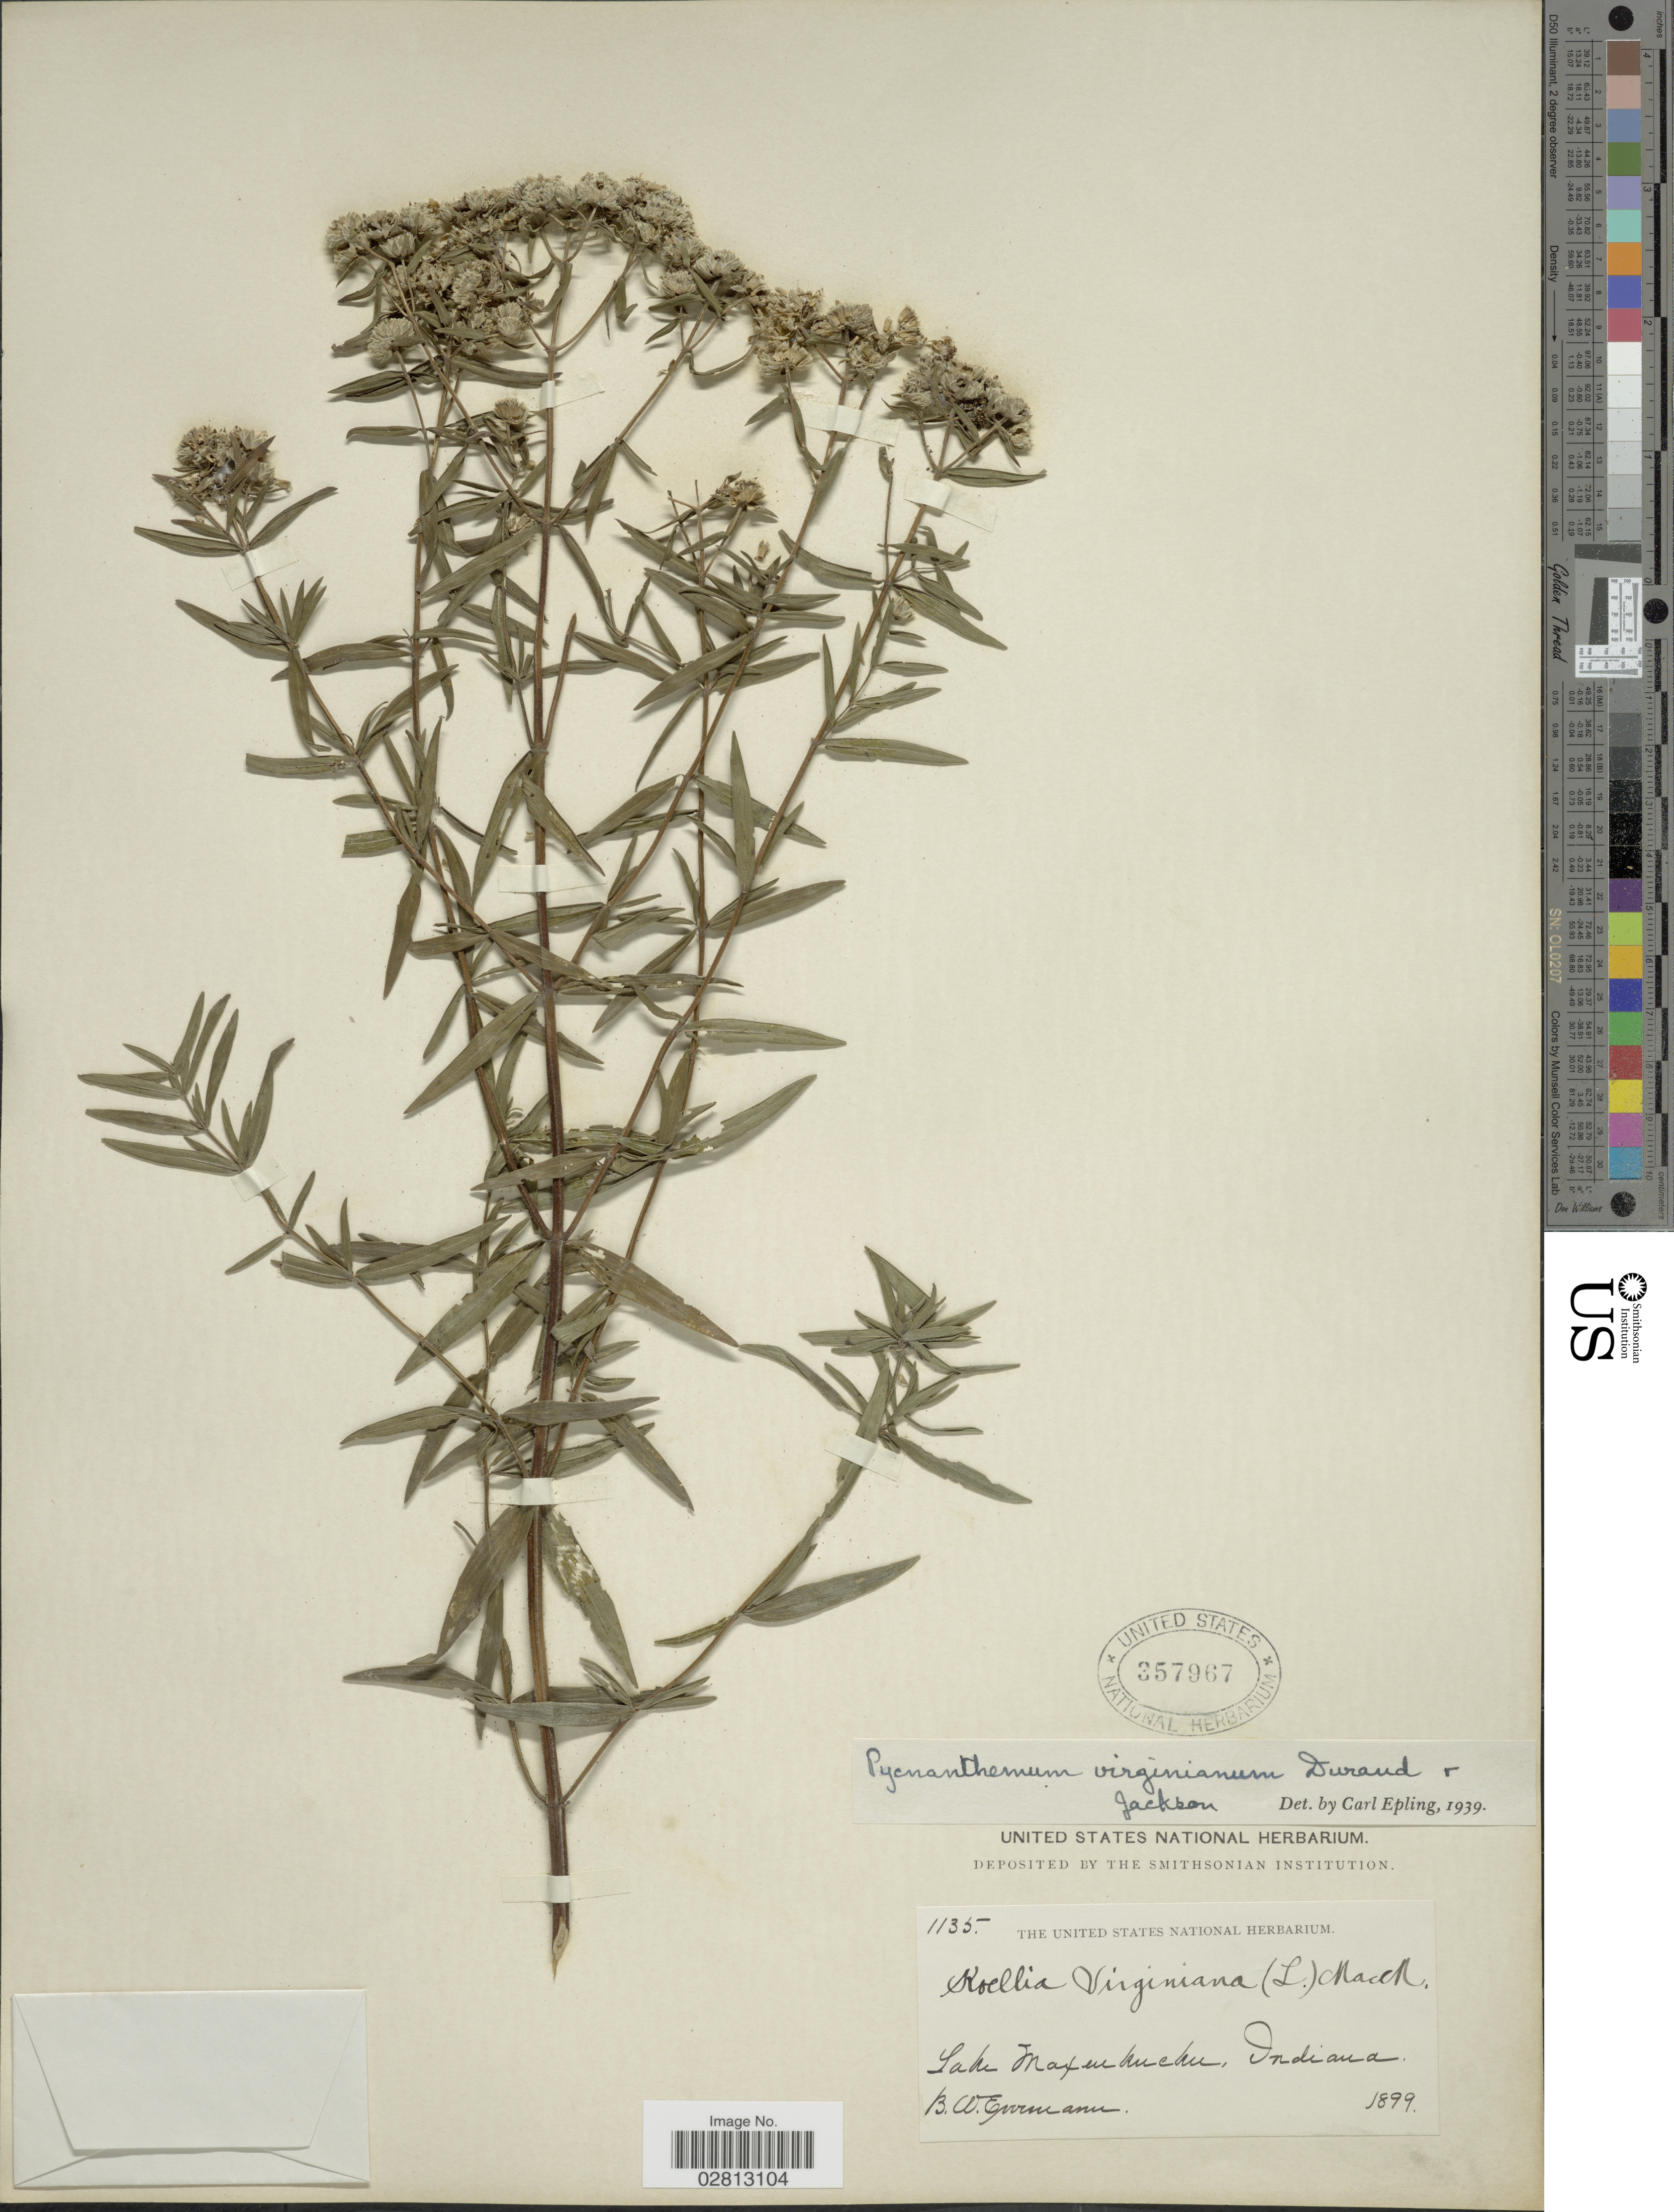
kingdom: Plantae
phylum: Tracheophyta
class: Magnoliopsida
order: Lamiales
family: Lamiaceae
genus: Pycnanthemum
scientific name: Pycnanthemum virginianum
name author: (L.) Durand & B.D. Jacks. ex B.L. Rob. & Fernald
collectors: B. W. Evermann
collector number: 1135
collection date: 1899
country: United States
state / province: Indiana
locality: Lake Maxinkuckee.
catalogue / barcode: US 357967